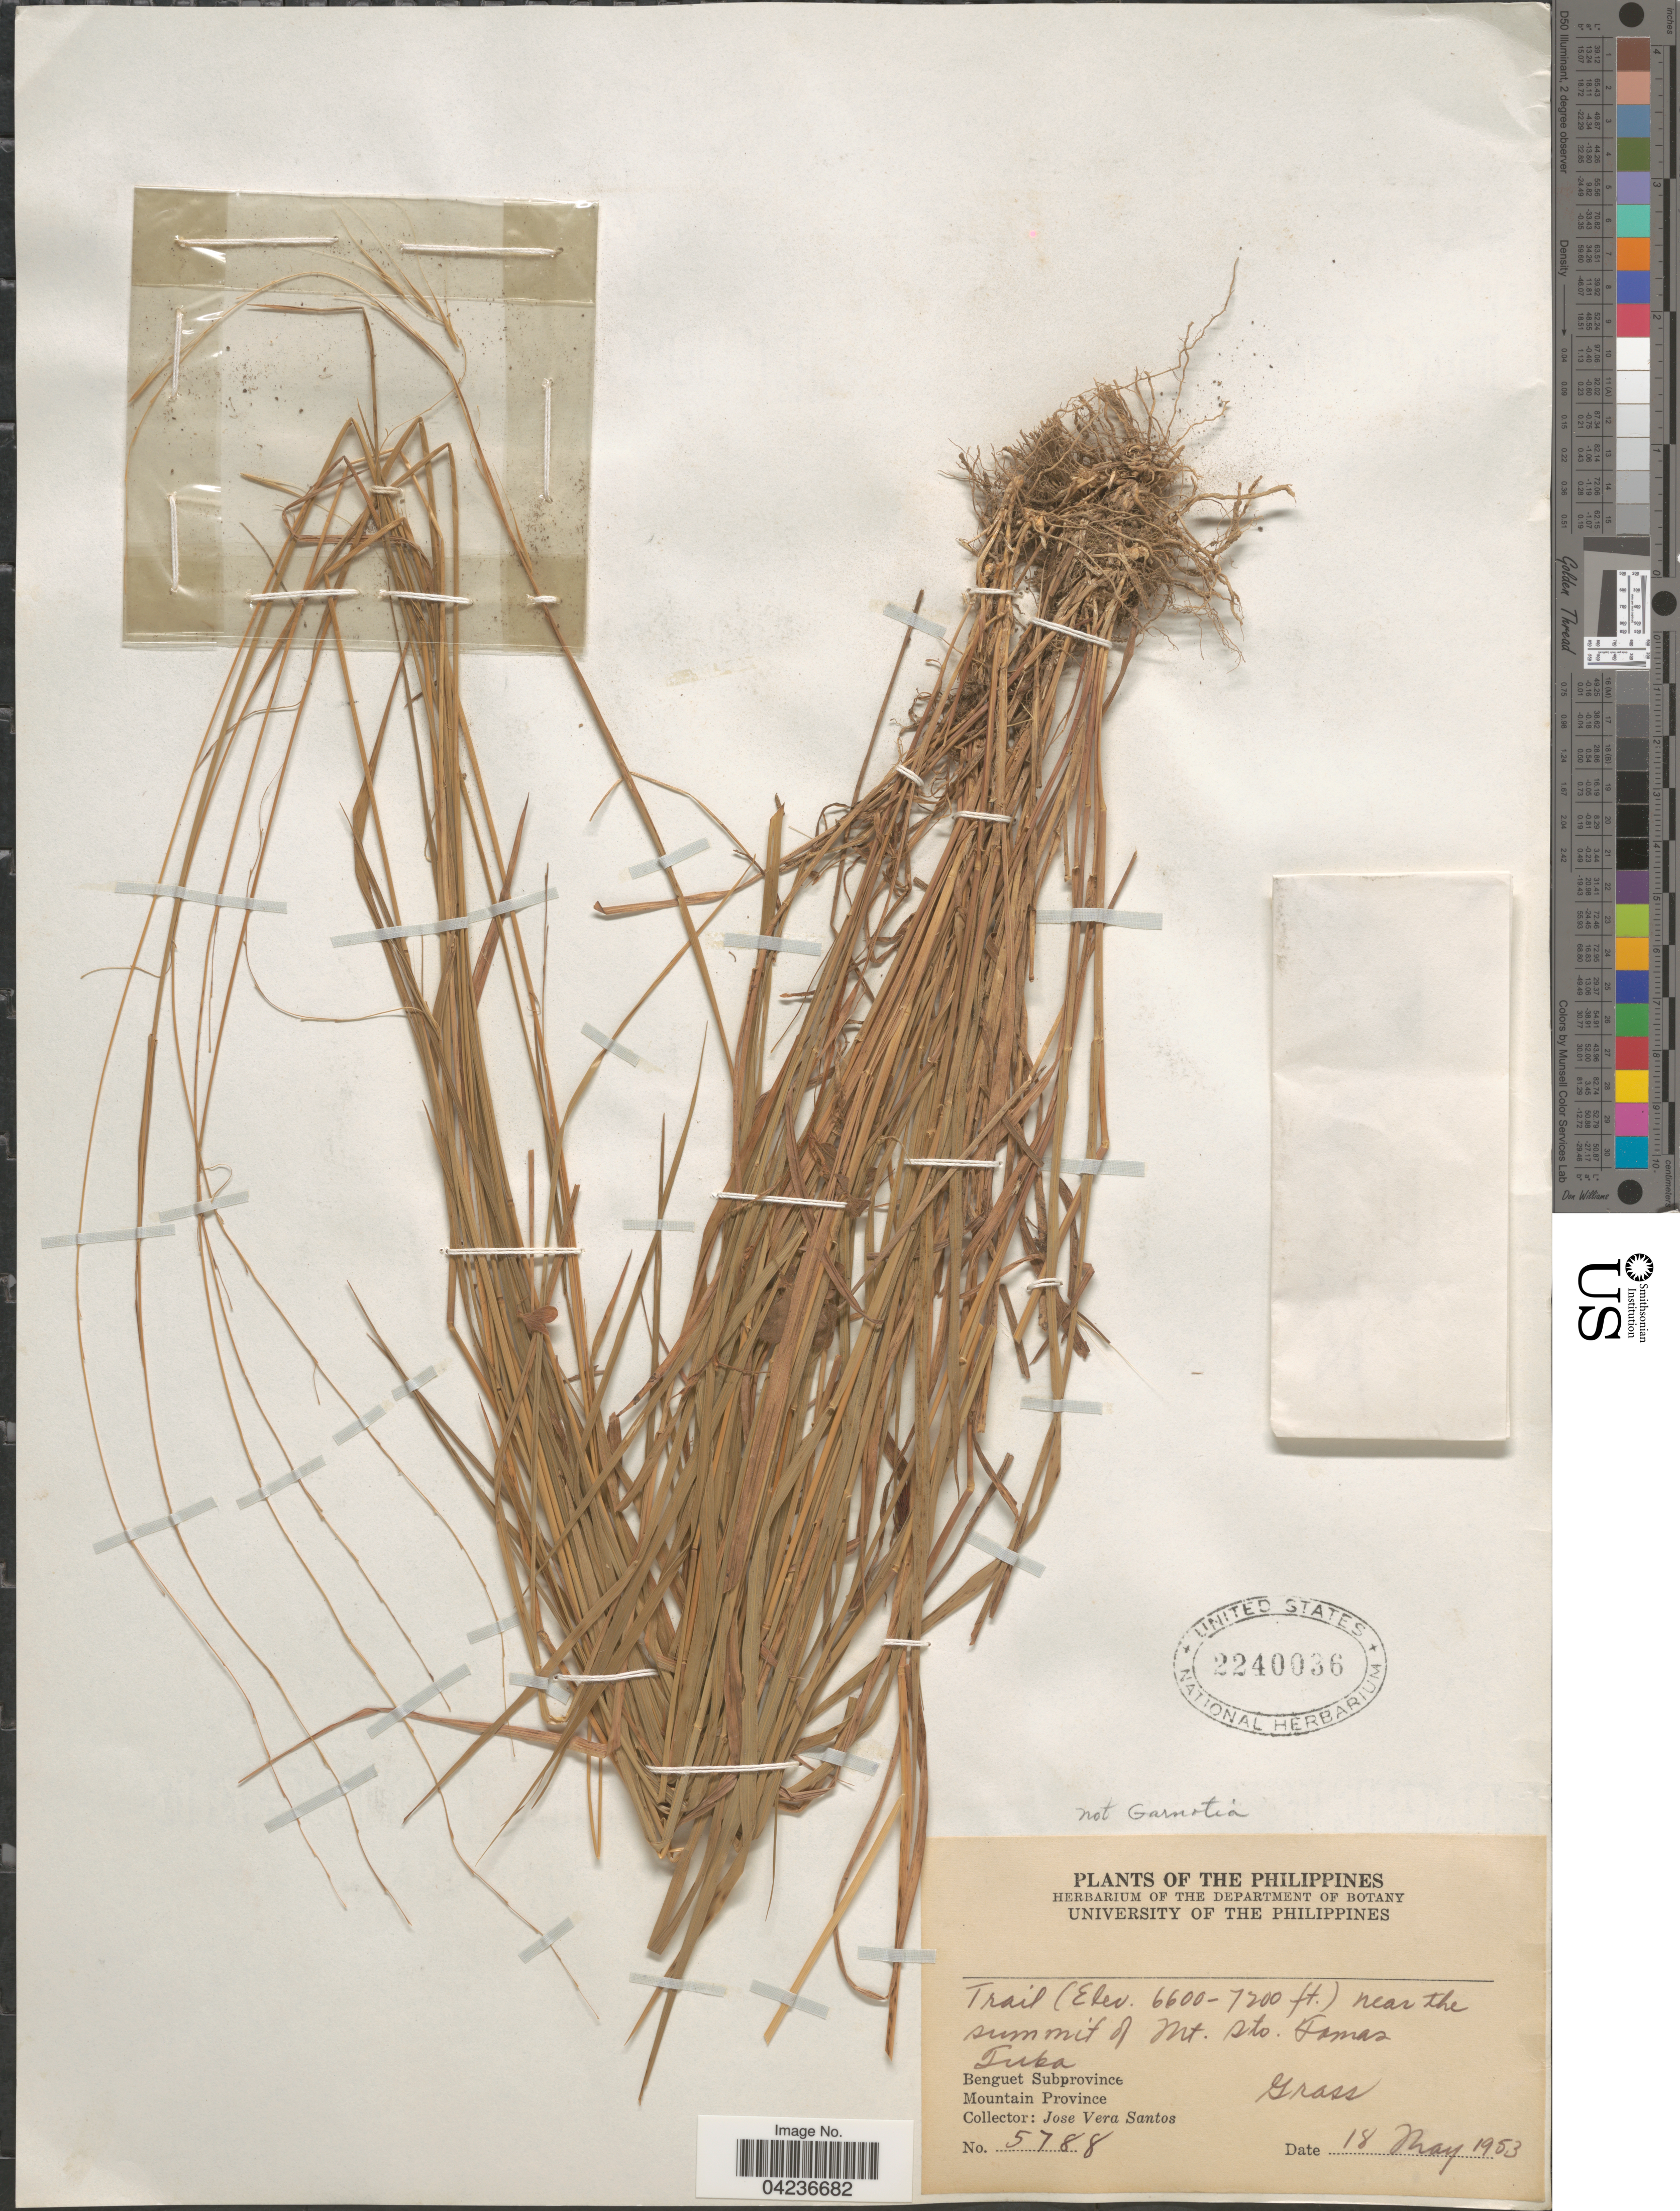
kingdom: Plantae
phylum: Tracheophyta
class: Liliopsida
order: Poales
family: Poaceae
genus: Garnotia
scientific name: Garnotia stricta var. longiseta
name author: Hack. in Kneuck.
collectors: J. Santos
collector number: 5788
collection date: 1953-05-18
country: Philippines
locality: Trail near the summit of Mt. Sto. Tomas. Tuka. Benguet Subprovince. Mountain Province.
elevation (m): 2012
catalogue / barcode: US 2240036